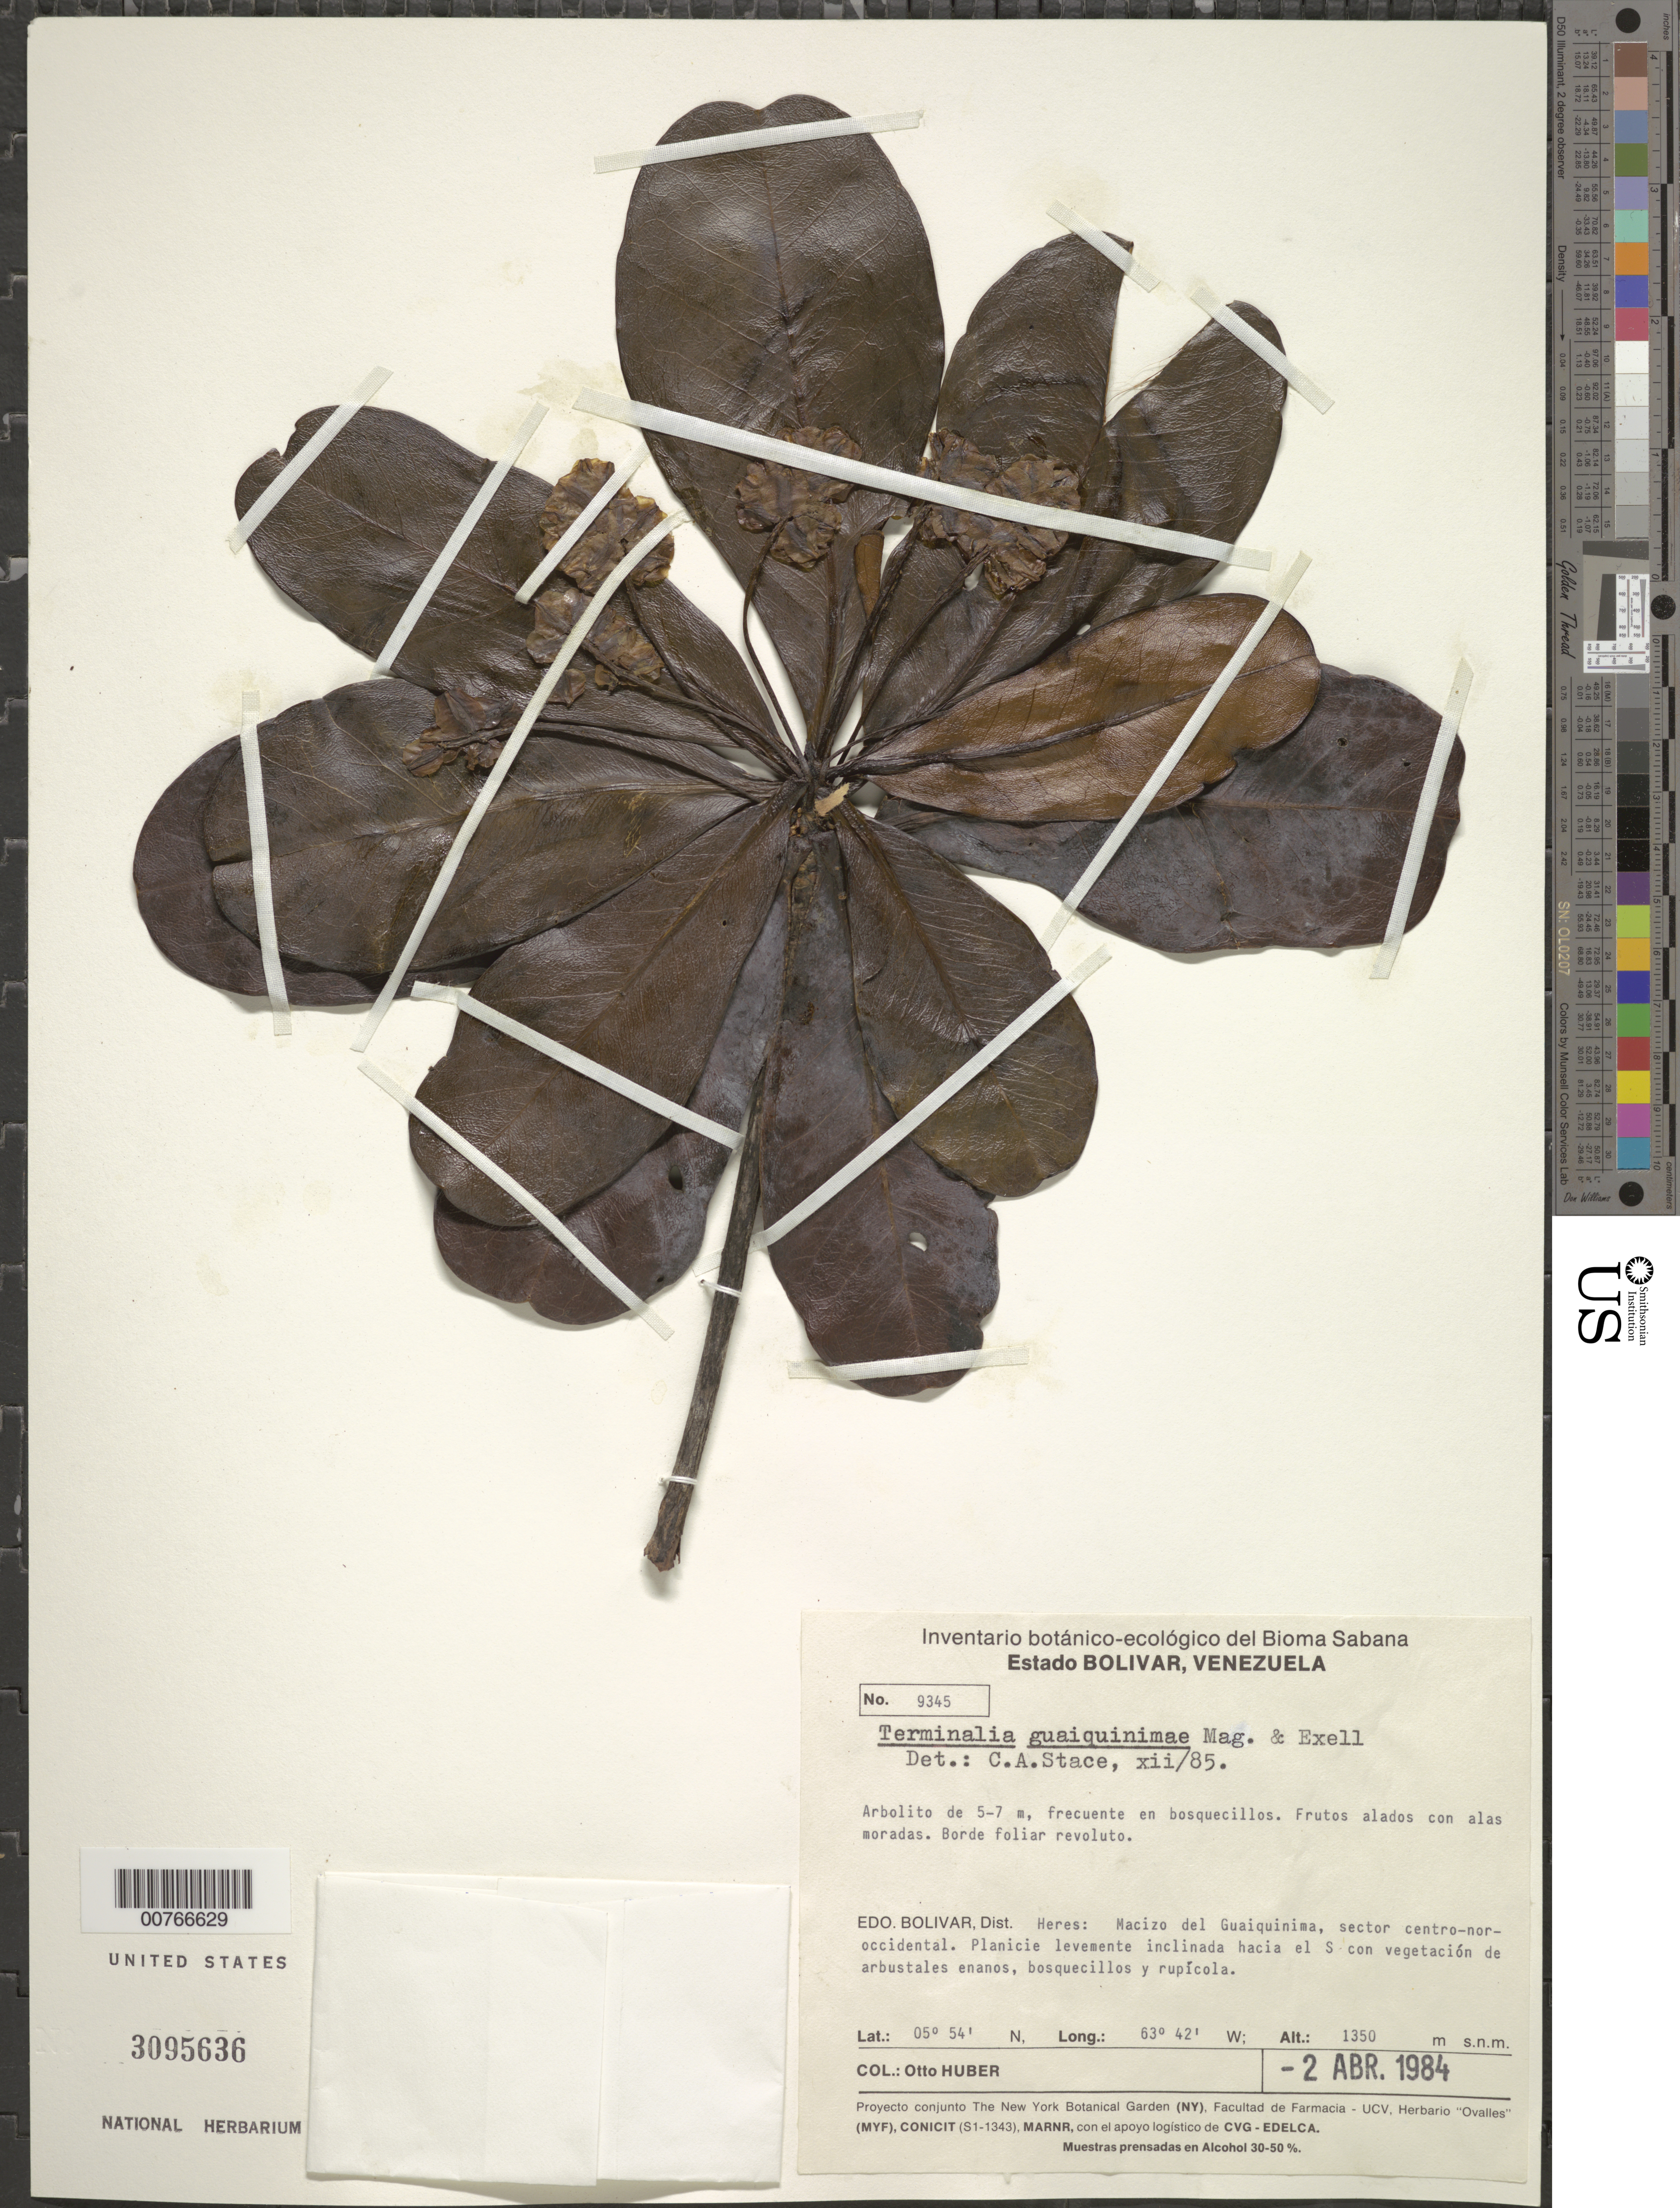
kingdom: Plantae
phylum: Tracheophyta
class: Magnoliopsida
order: Myrtales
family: Combretaceae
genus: Terminalia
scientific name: Terminalia guaiquinimae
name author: Maguire & Exell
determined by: Stace, C. A.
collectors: O. Huber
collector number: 9345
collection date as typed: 2-Apr-84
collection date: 1984-04-02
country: Venezuela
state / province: Bolívar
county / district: Heres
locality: Macizo del Guaiquinima, sector centro-noroccidental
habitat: Bosquecillos. Planicie levemente inclinada hacia el S con vegetación de arbustales enanos, bosquecillos y rupícola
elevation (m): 1350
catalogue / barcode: US 3095636